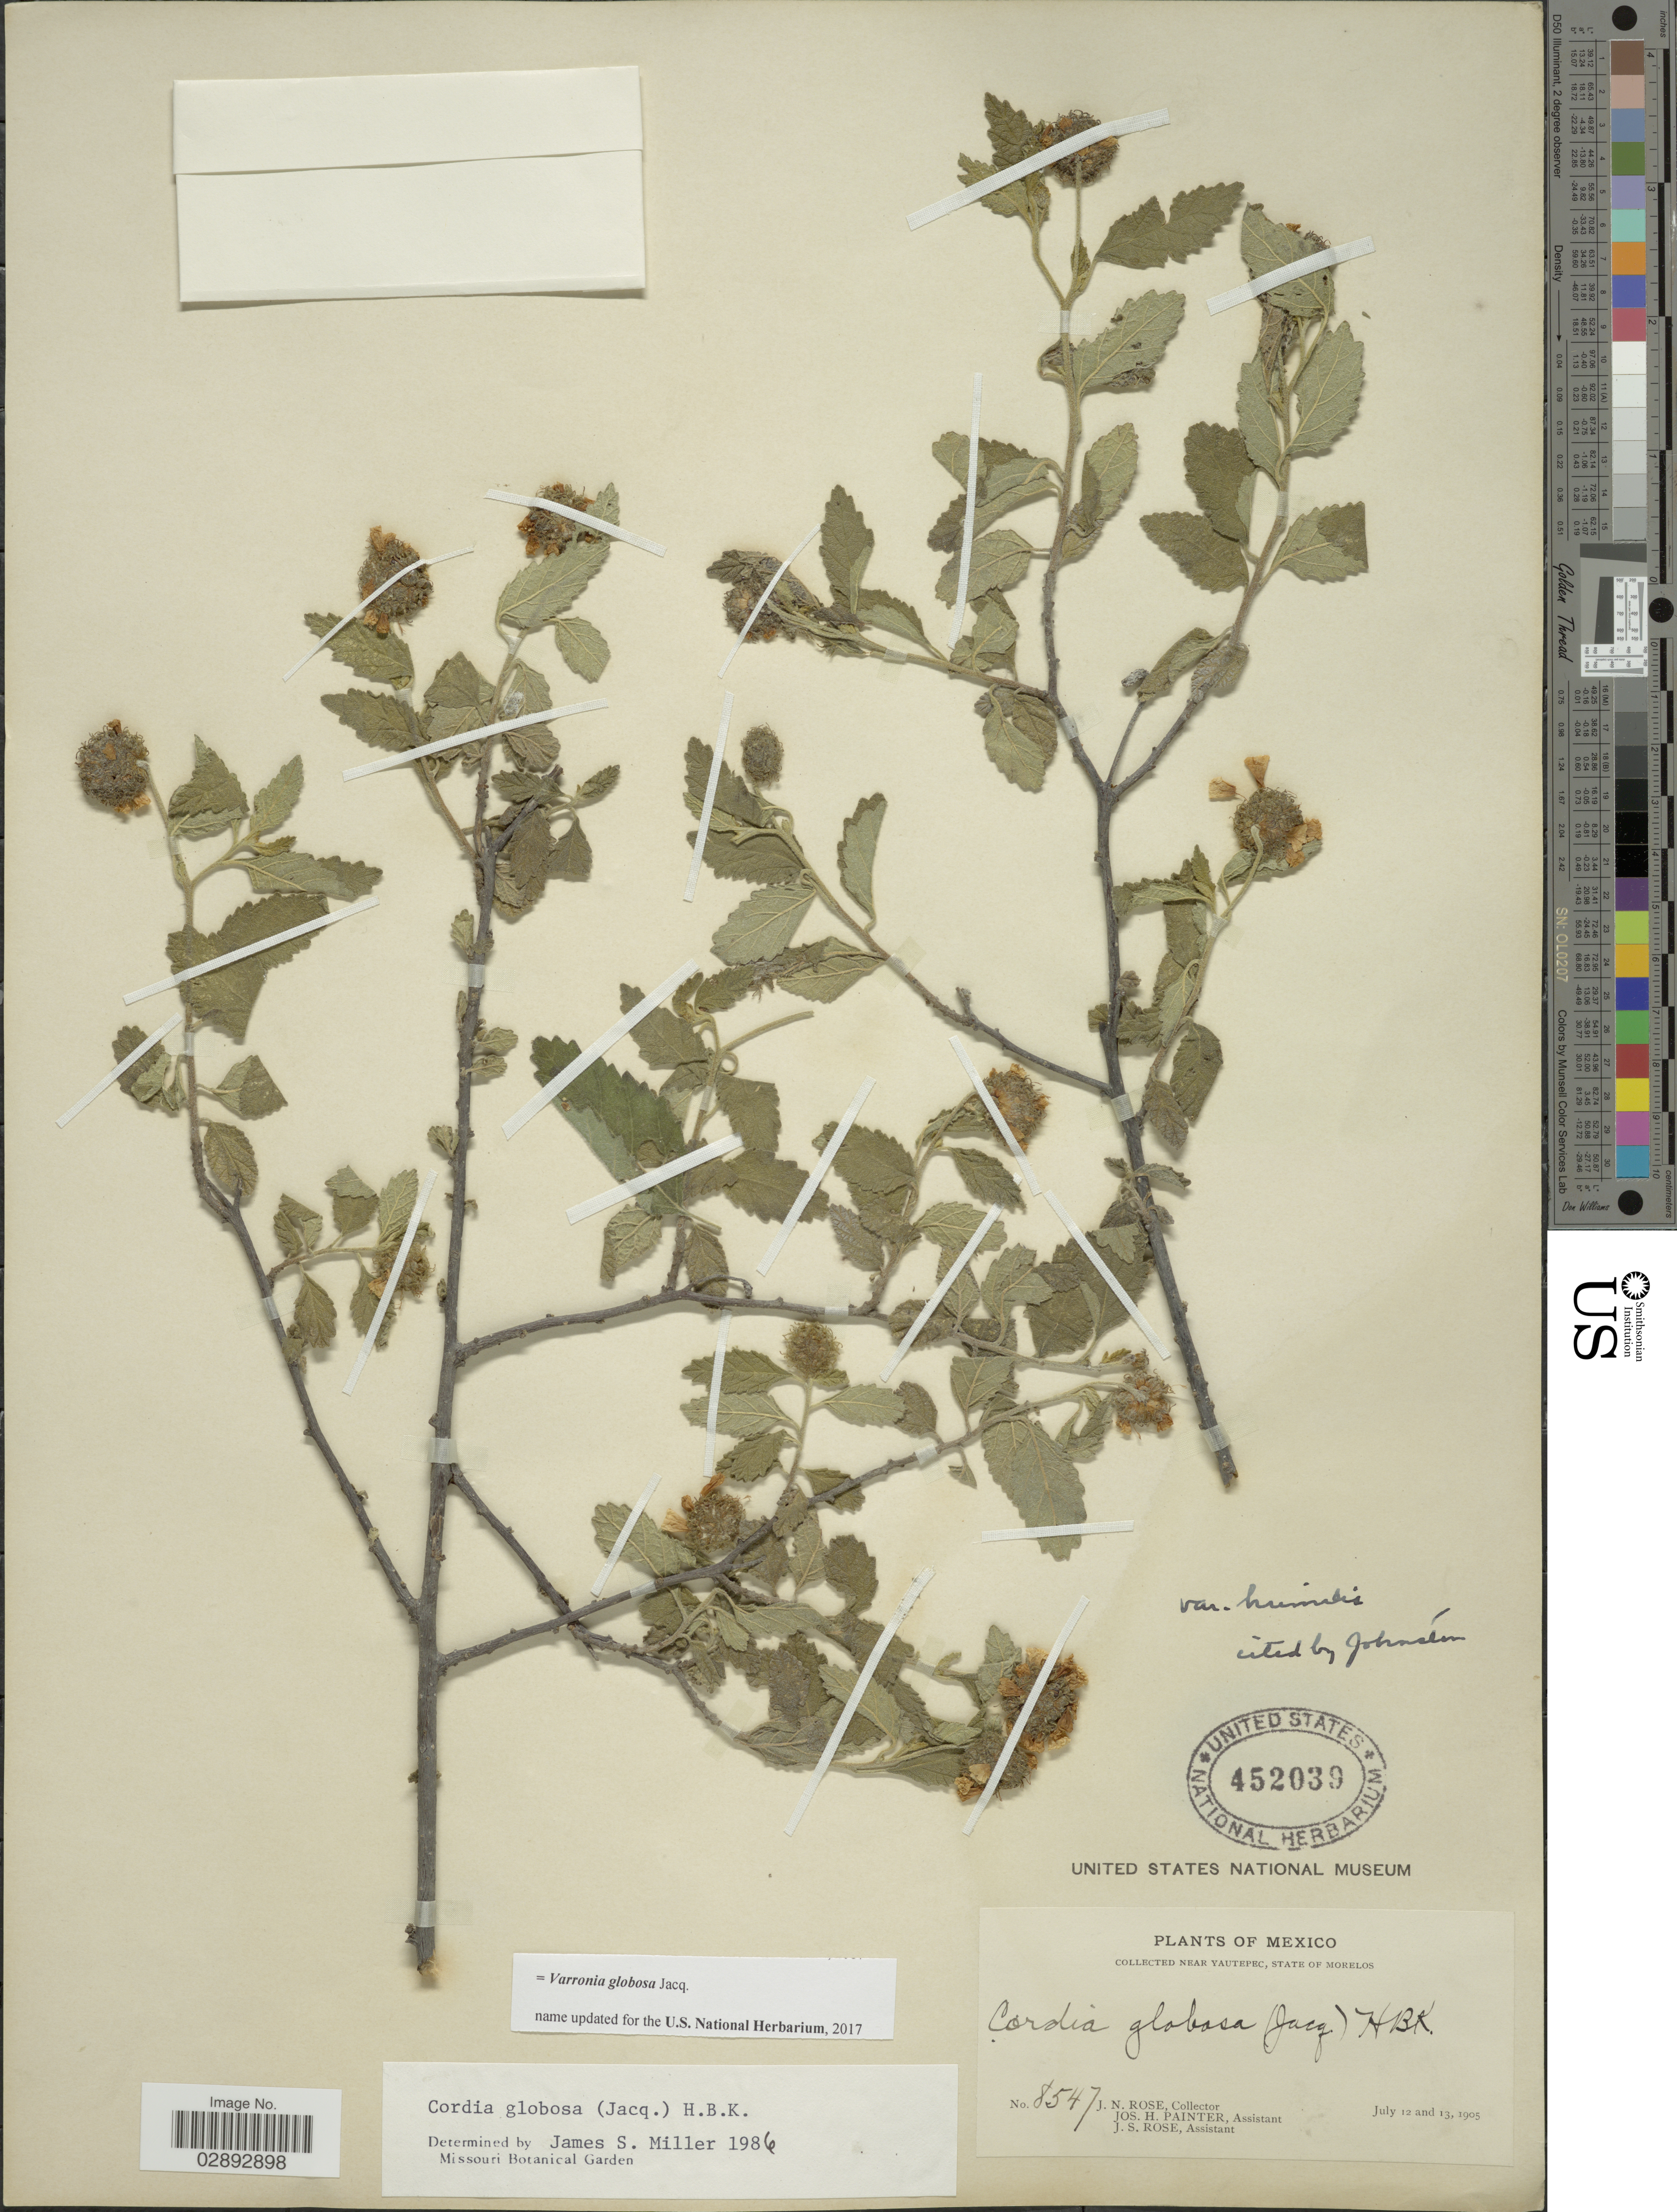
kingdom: Plantae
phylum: Tracheophyta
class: Magnoliopsida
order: Boraginales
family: Cordiaceae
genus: Varronia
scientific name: Varronia globosa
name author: Jacq.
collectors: J. N. Rose, J. H. Painter & J. S. Rose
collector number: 8547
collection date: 1905-07-12/1905-07-13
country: Mexico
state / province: Morelos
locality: Near Yautepec, State of Morelos.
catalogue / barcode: US 452039